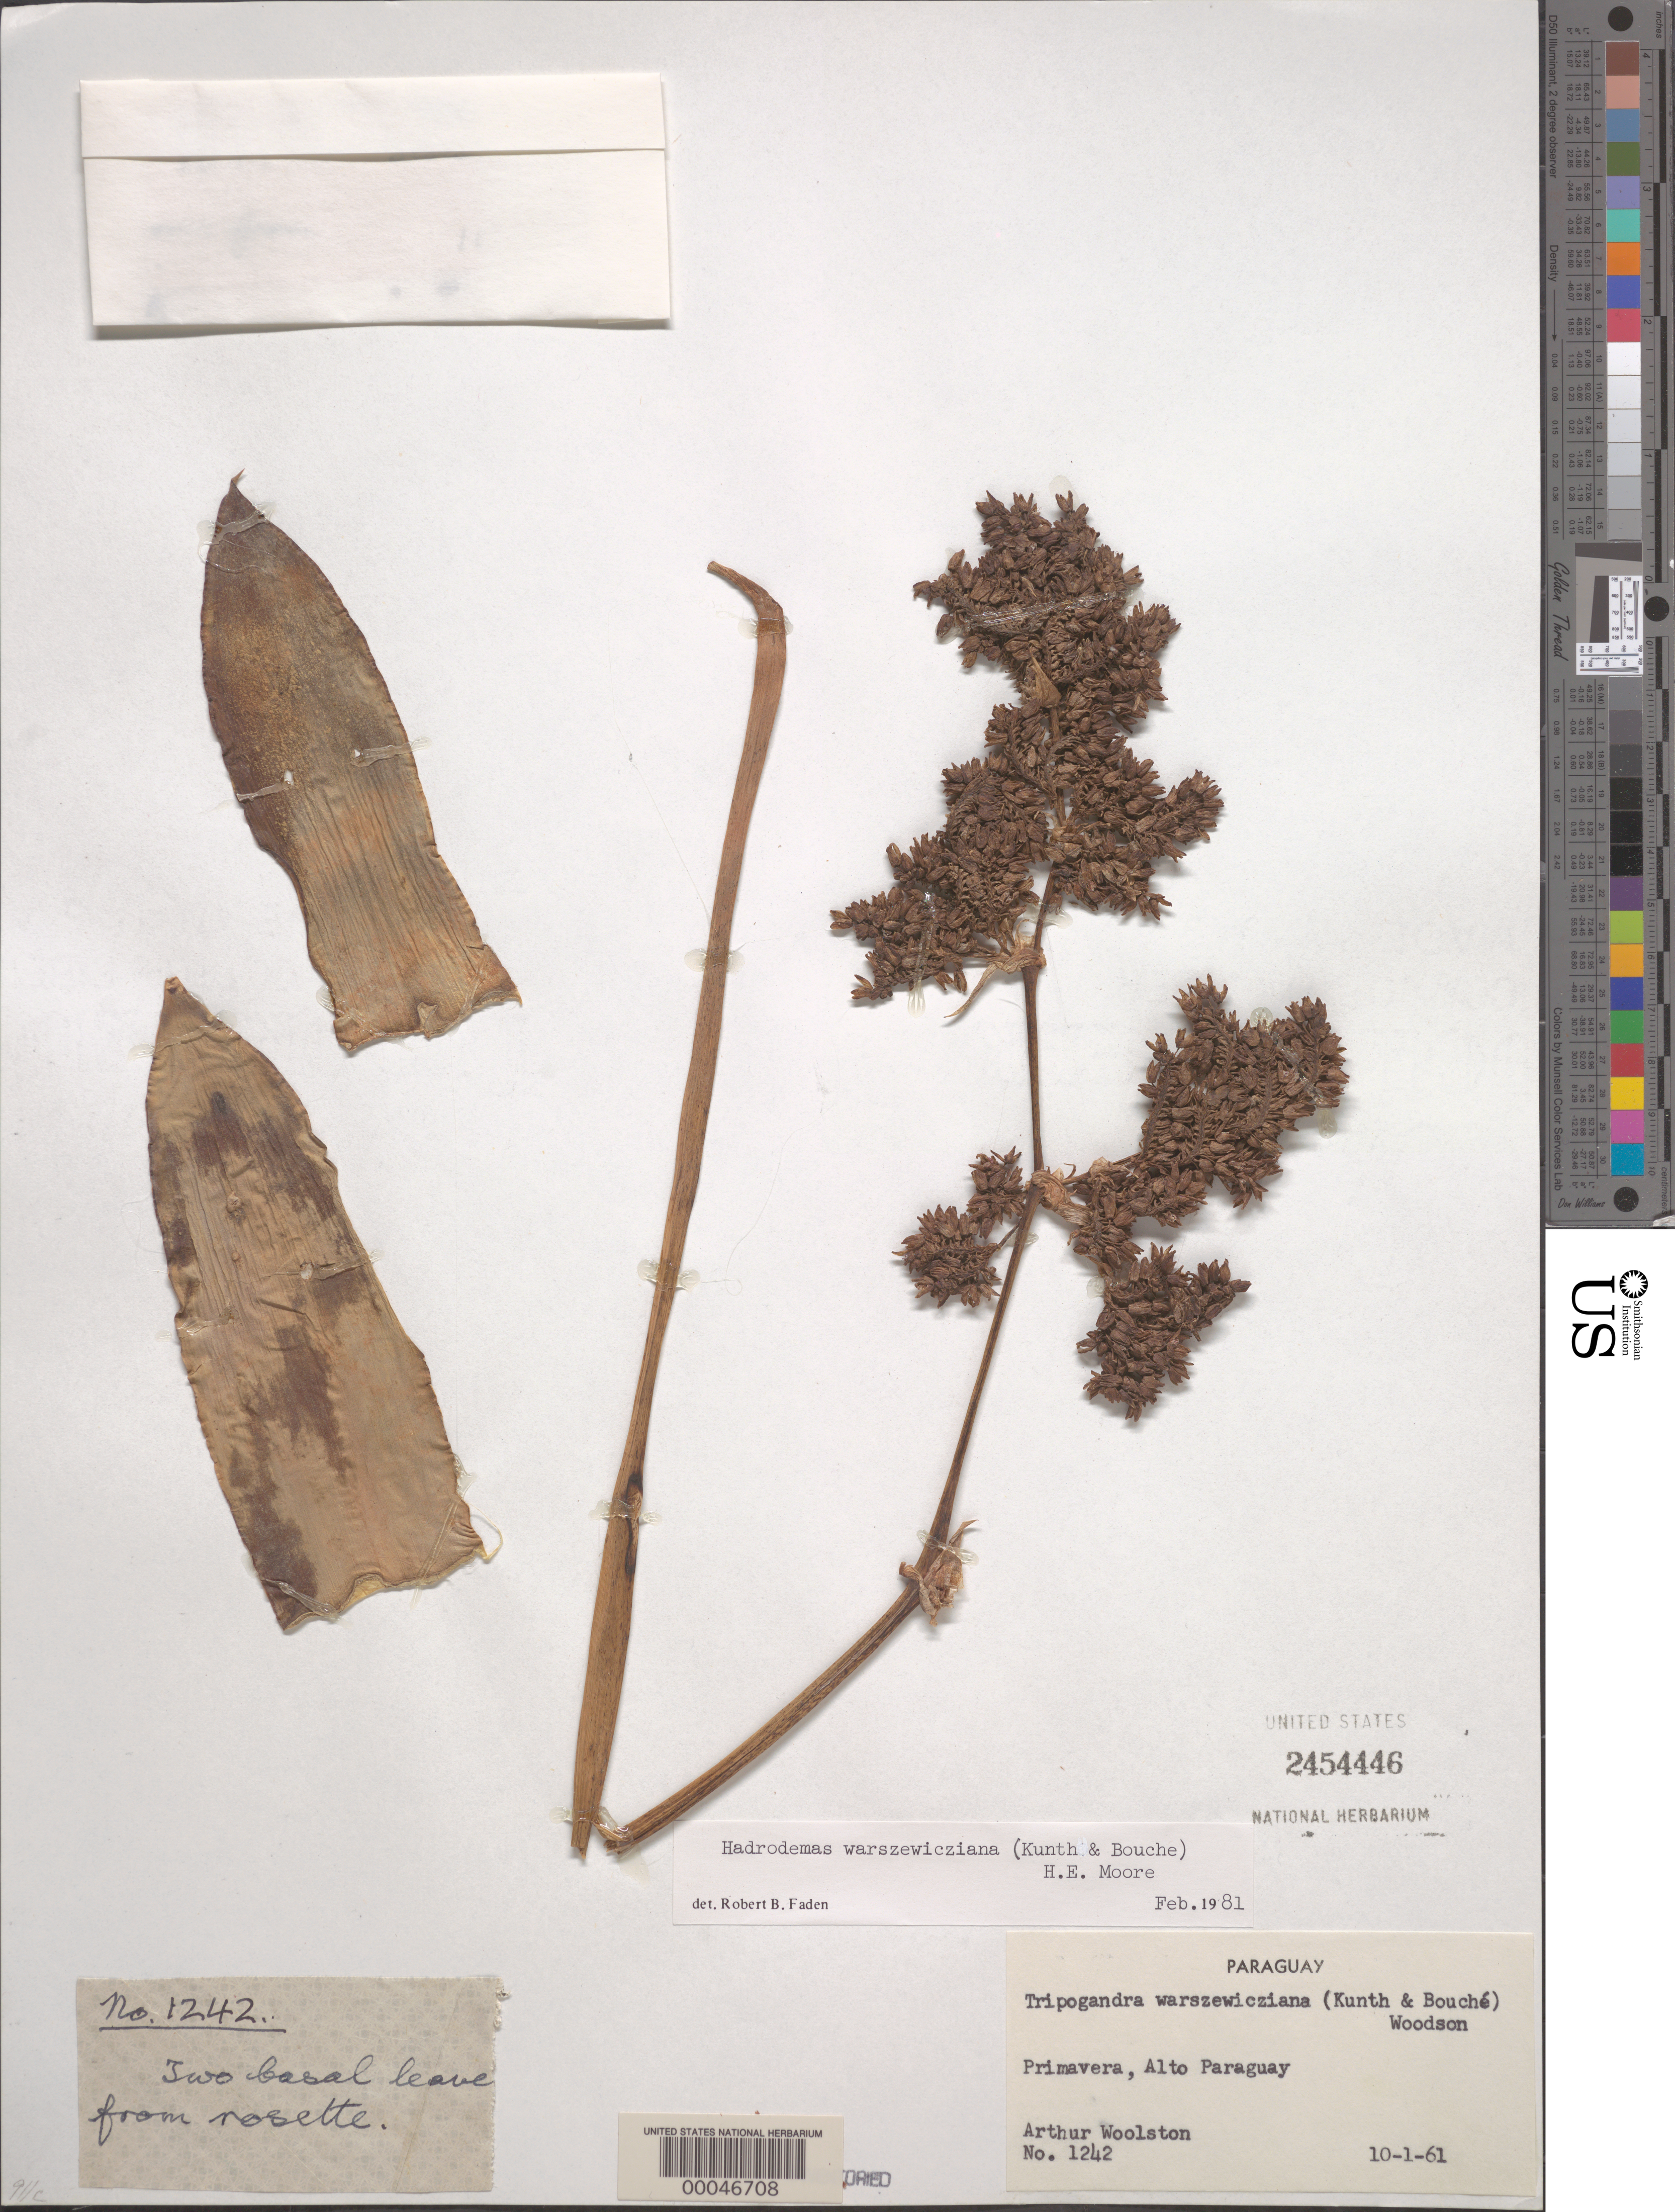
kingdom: Plantae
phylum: Tracheophyta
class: Liliopsida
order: Commelinales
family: Commelinaceae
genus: Callisia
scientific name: Callisia warszewicziana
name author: (Kunth & C.D. Bouché) D.R. Hunt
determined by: Faden, Robert B., (US), Smithsonian Institution - National Museum of Natural History (UNITED STATES)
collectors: A. Woolston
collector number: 1242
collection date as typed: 10 Jan 1961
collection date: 1961-01-10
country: Paraguay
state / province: Alto Paraná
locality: Primavera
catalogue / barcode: US 2454446